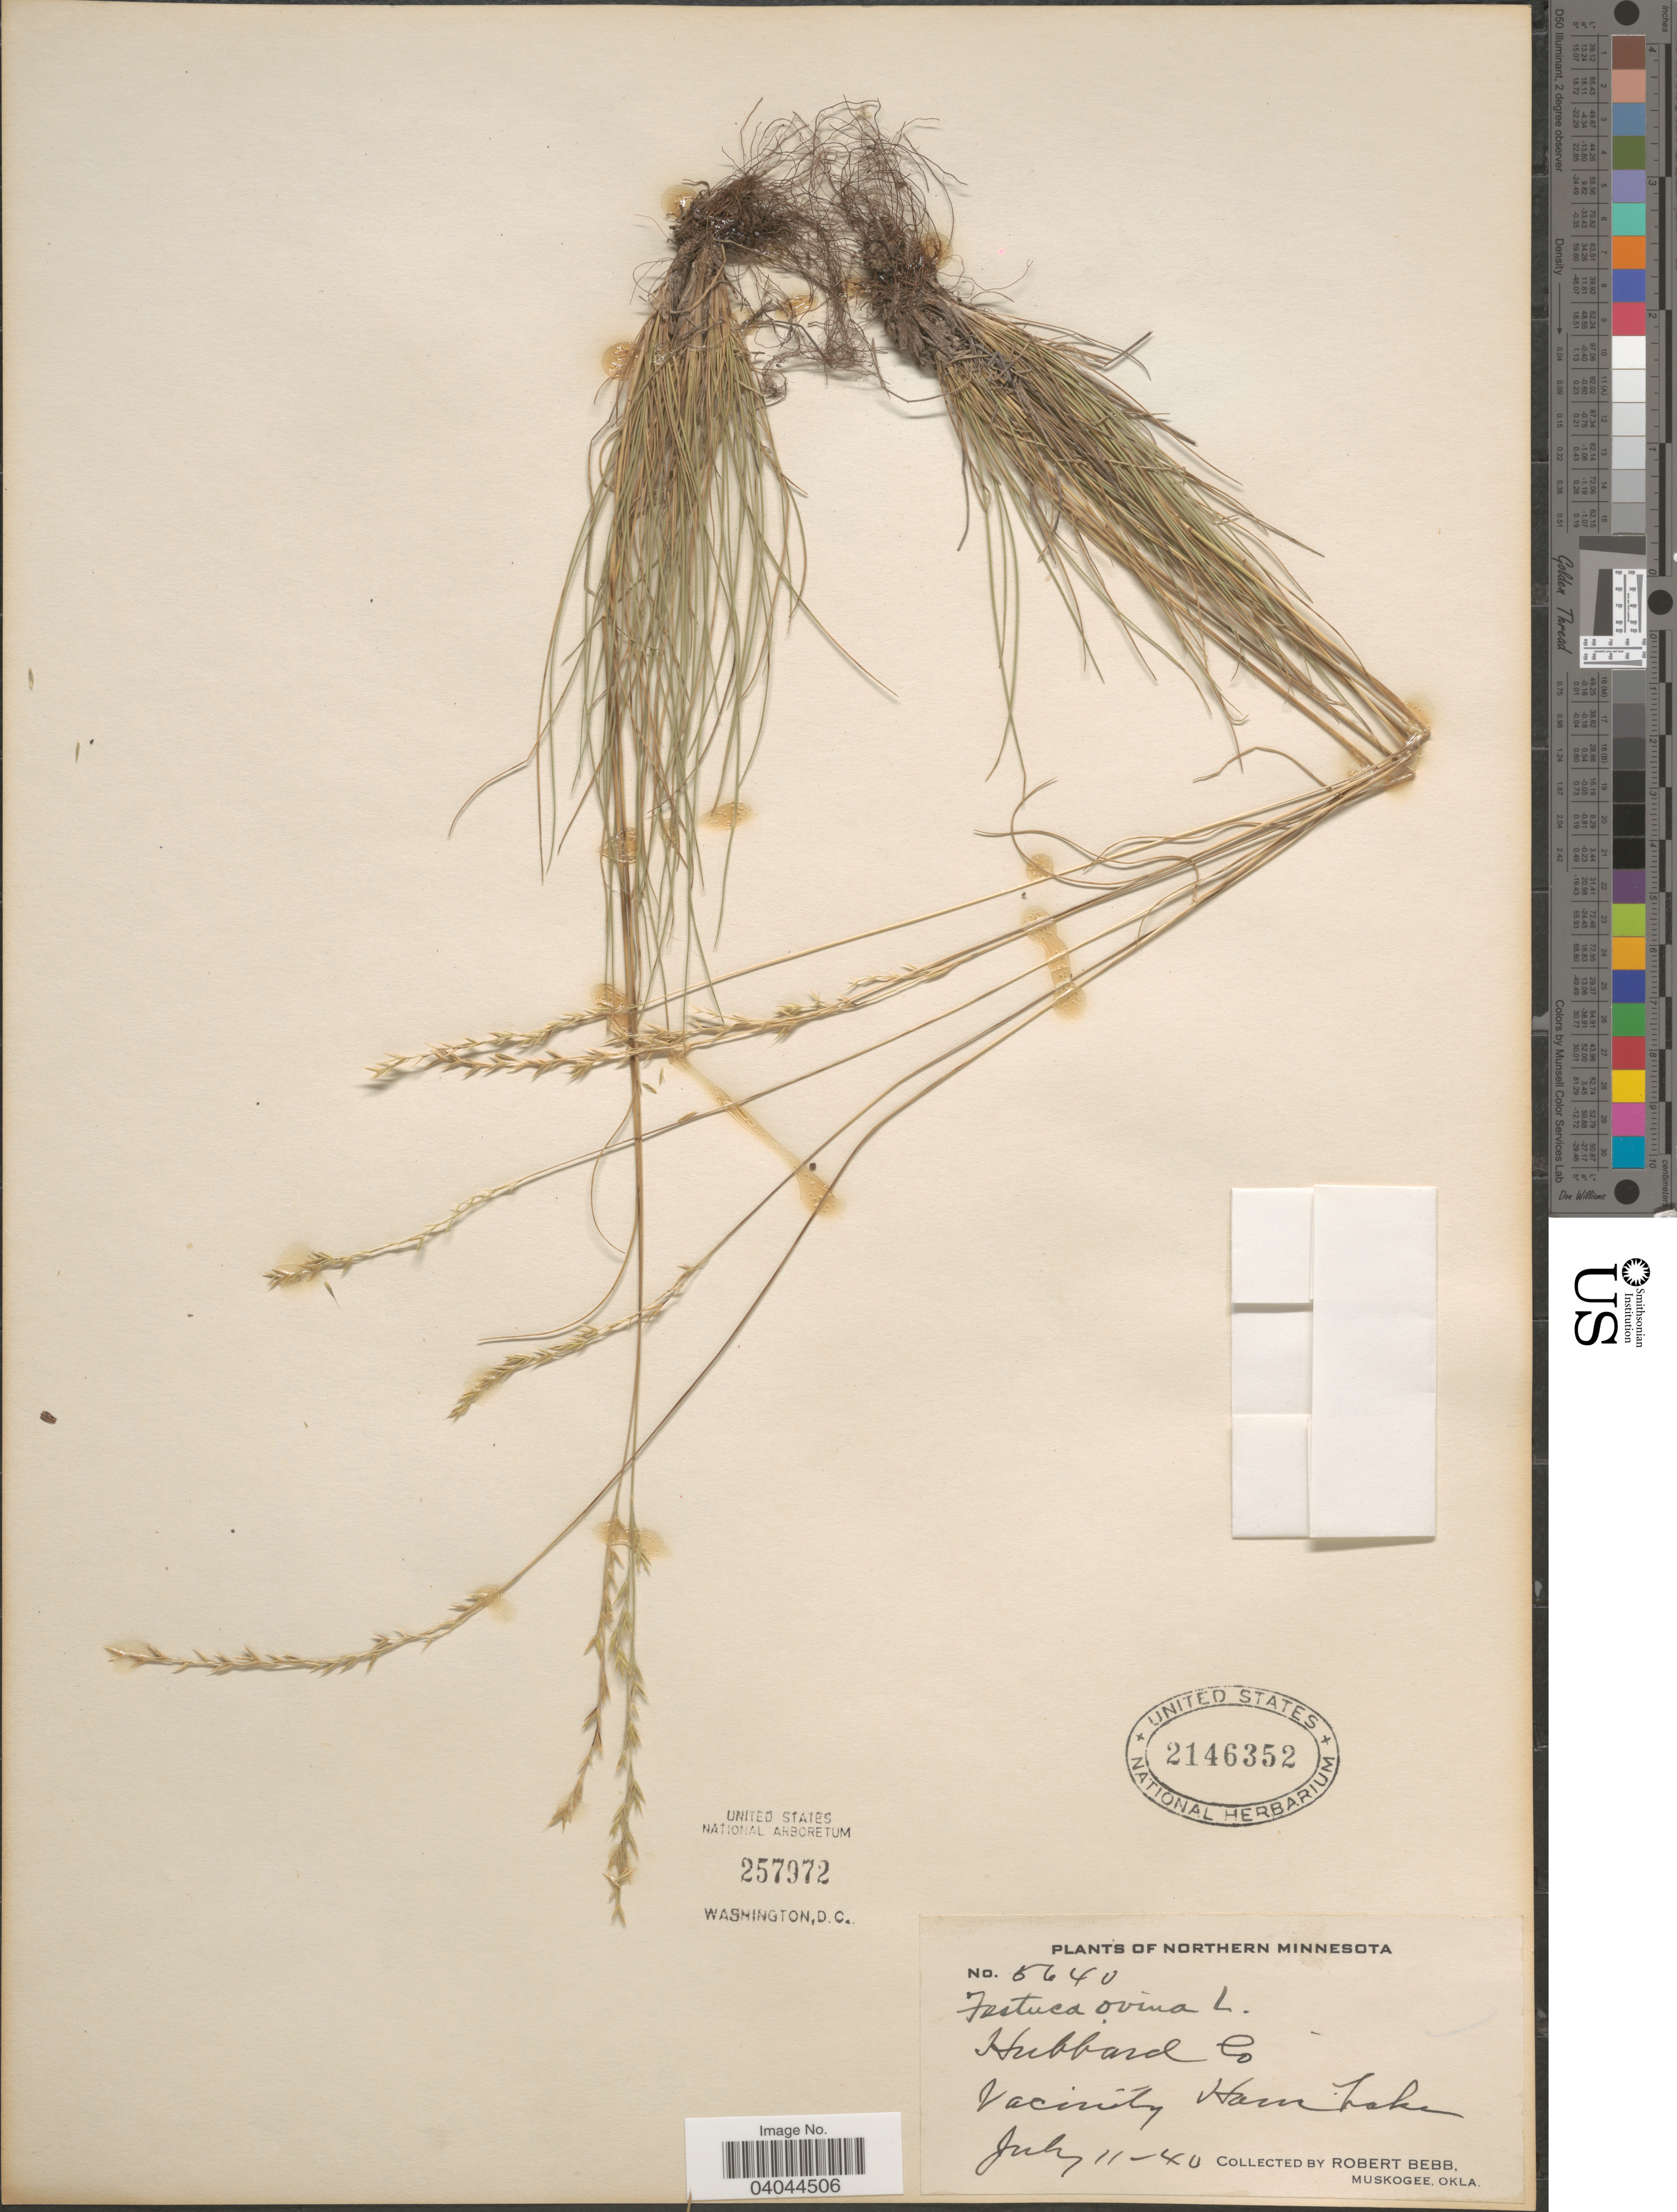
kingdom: Plantae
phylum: Tracheophyta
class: Liliopsida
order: Poales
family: Poaceae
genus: Festuca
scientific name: Festuca ovina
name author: L.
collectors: R. Bebb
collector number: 5640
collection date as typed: Transcribed d/m/y: 11/7/40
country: United States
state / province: Minnesota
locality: Northern Minnesota. Hubbard Co. Vicinity Ham Lake.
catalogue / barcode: US 2146352